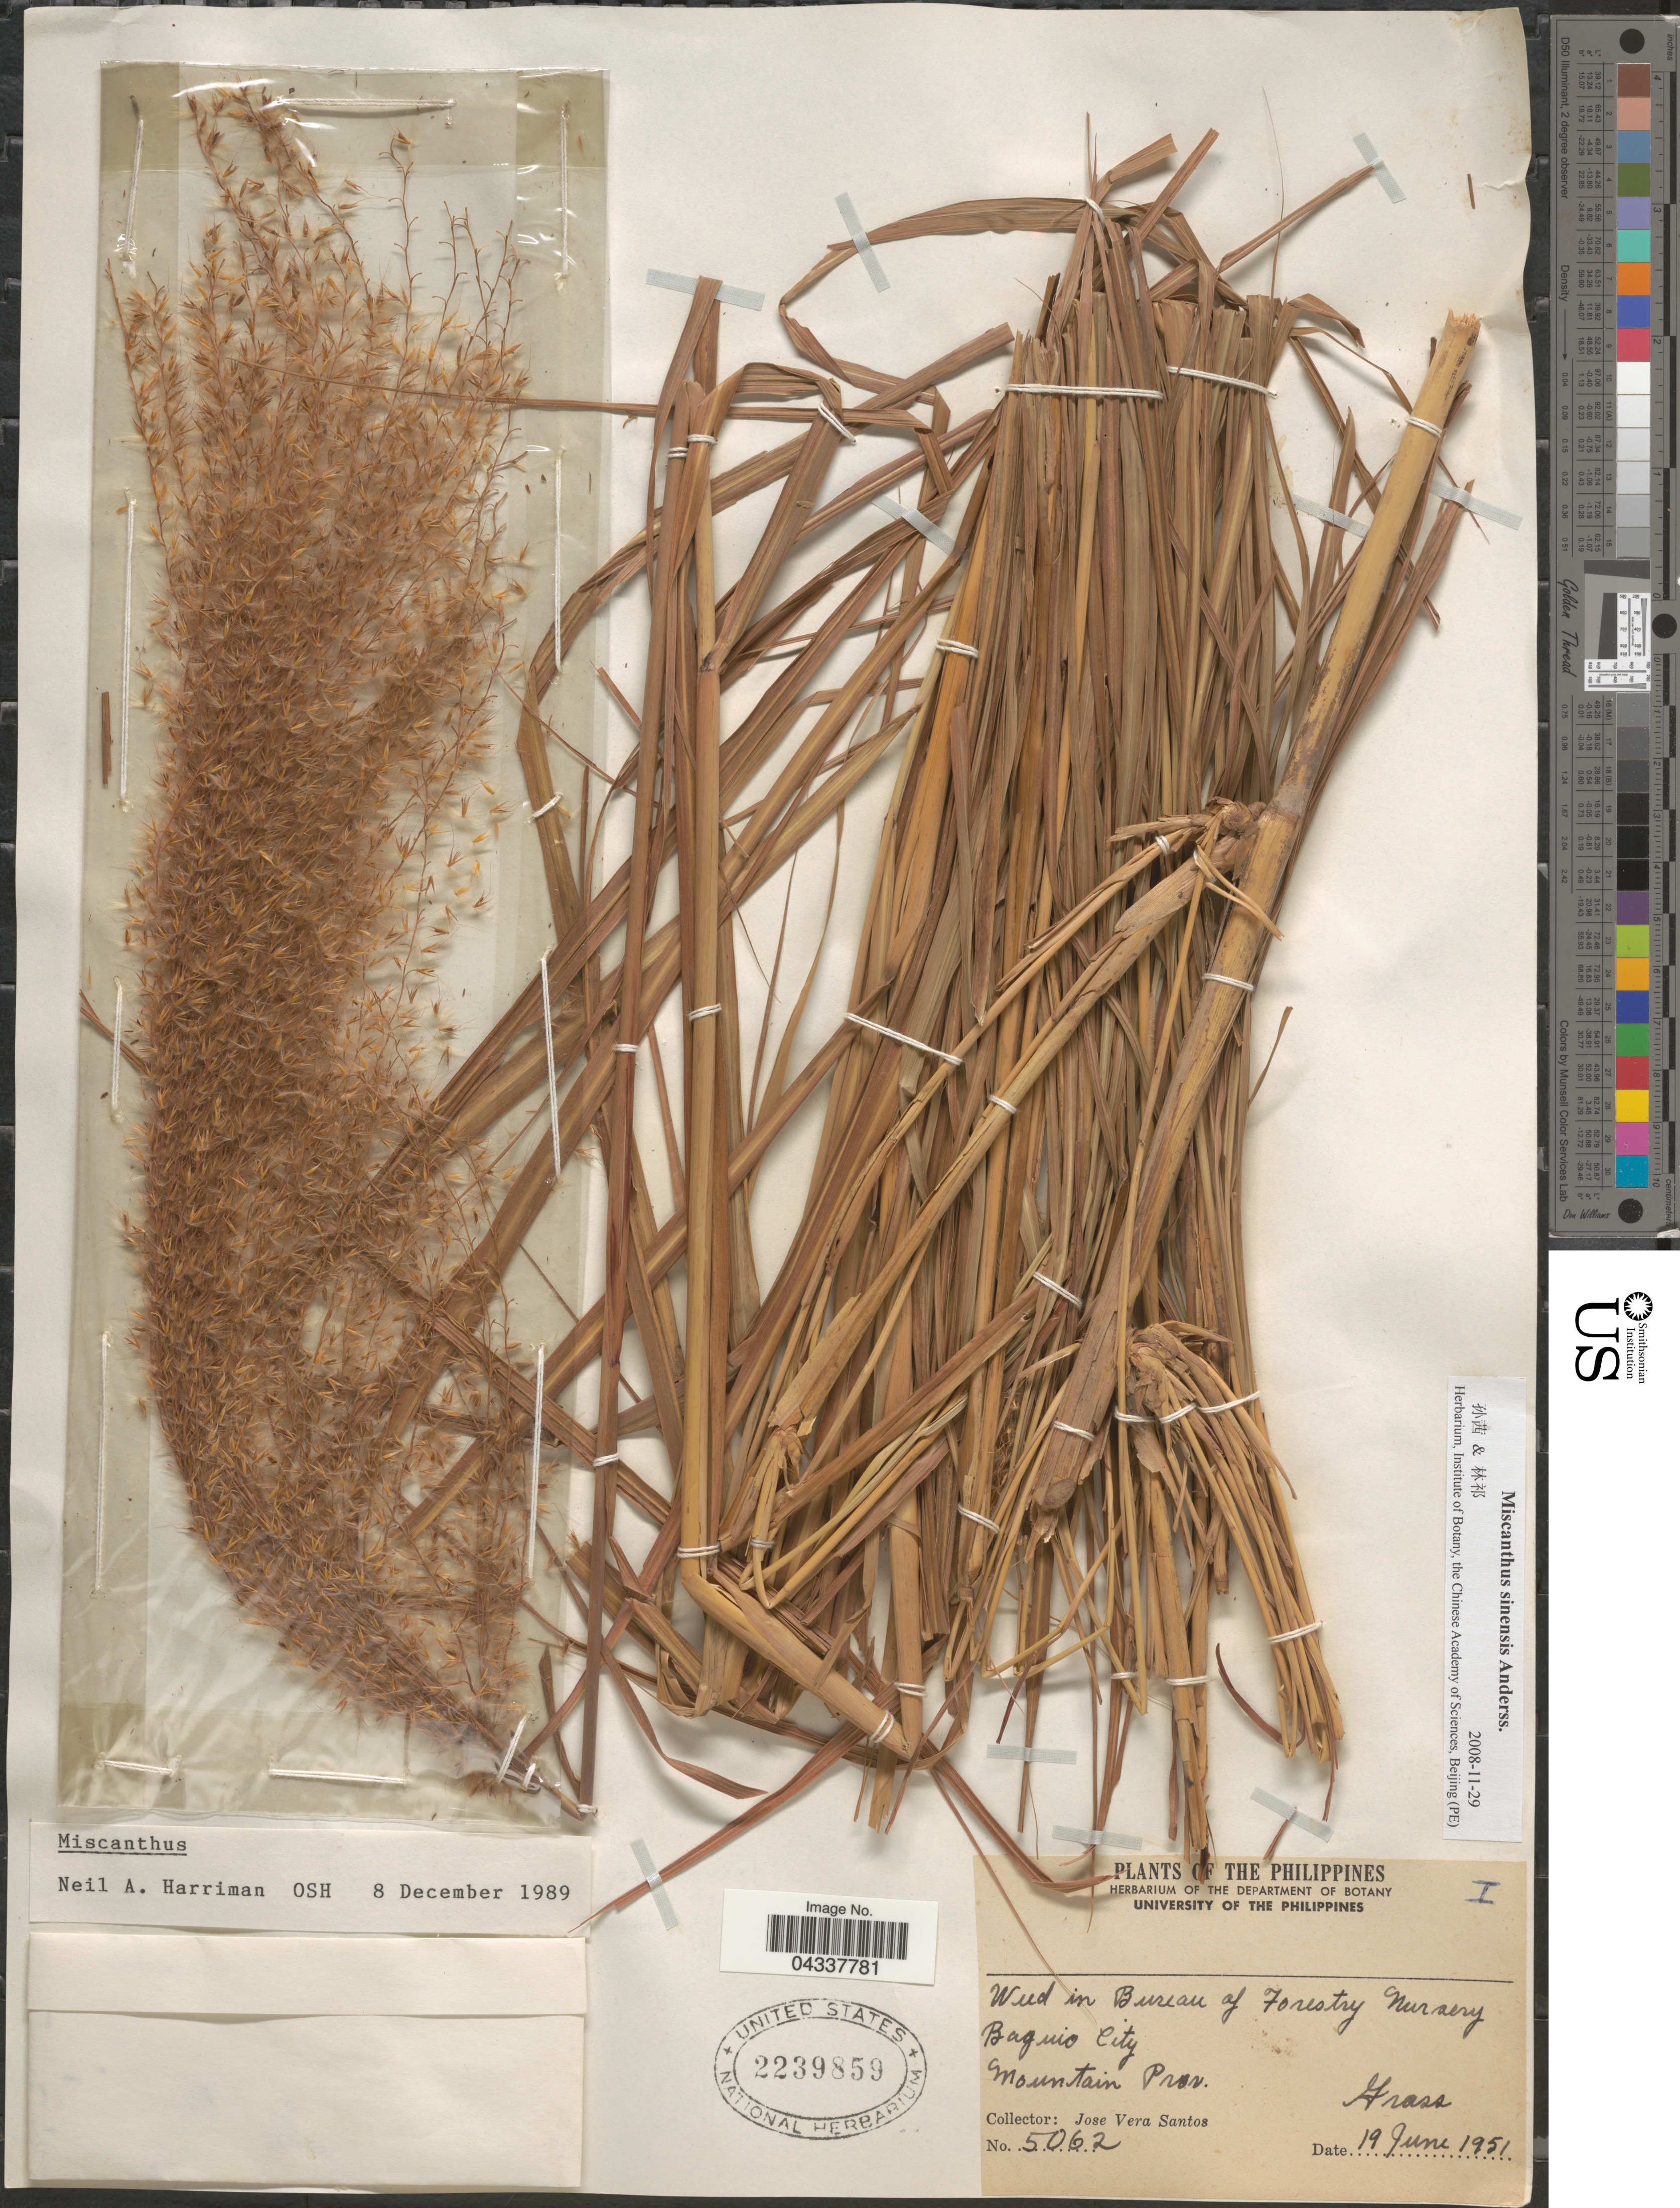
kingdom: Plantae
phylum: Tracheophyta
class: Liliopsida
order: Poales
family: Poaceae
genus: Miscanthus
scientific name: Miscanthus sinensis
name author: Andersson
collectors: J. Vera Santos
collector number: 5062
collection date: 1951-06-19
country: Philippines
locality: Baguio City. Mountain Prov.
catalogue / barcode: US 2239859